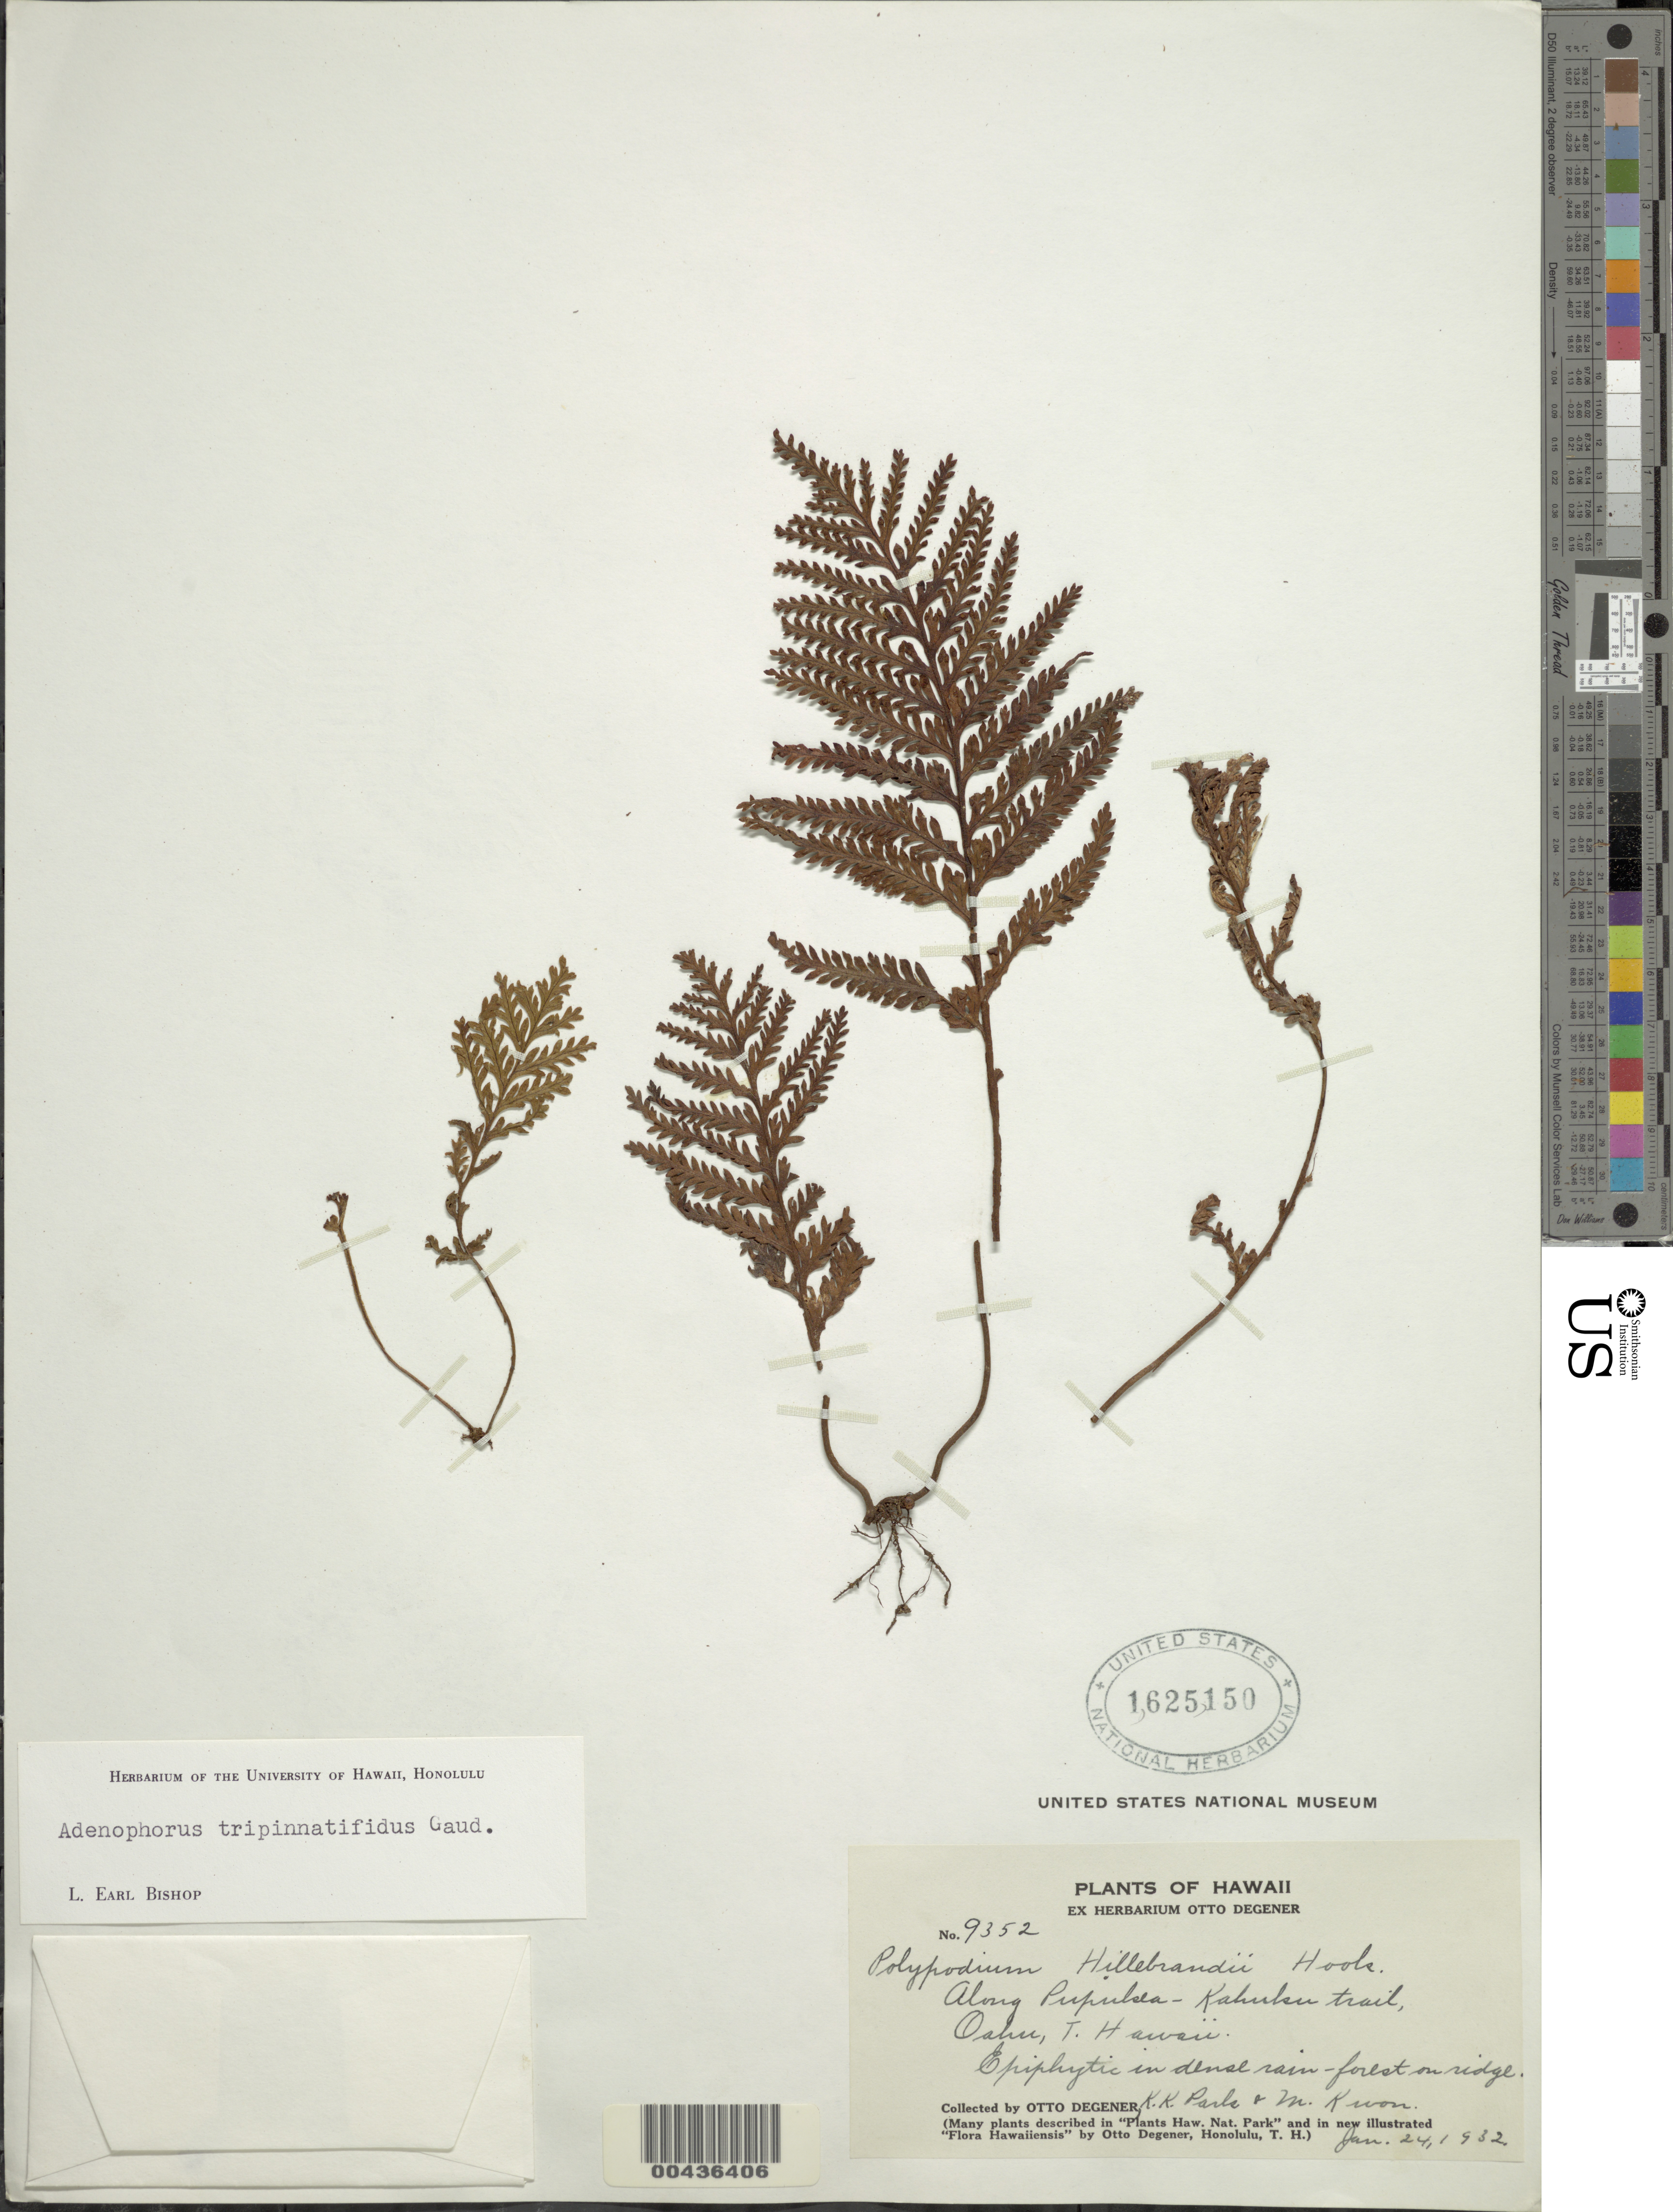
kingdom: Plantae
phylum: Tracheophyta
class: Polypodiopsida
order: Polypodiales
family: Polypodiaceae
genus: Adenophorus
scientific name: Adenophorus tripinnatifidus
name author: Gaudich.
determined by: Bishop, L. E.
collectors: O. Degener, K. Park & M. Kwon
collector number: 9352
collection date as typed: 24 Jan 1932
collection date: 1932-01-24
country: United States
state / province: Hawaii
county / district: Honolulu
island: Oahu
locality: Along Pupukea-Kahuku trail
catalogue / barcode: US 1625150